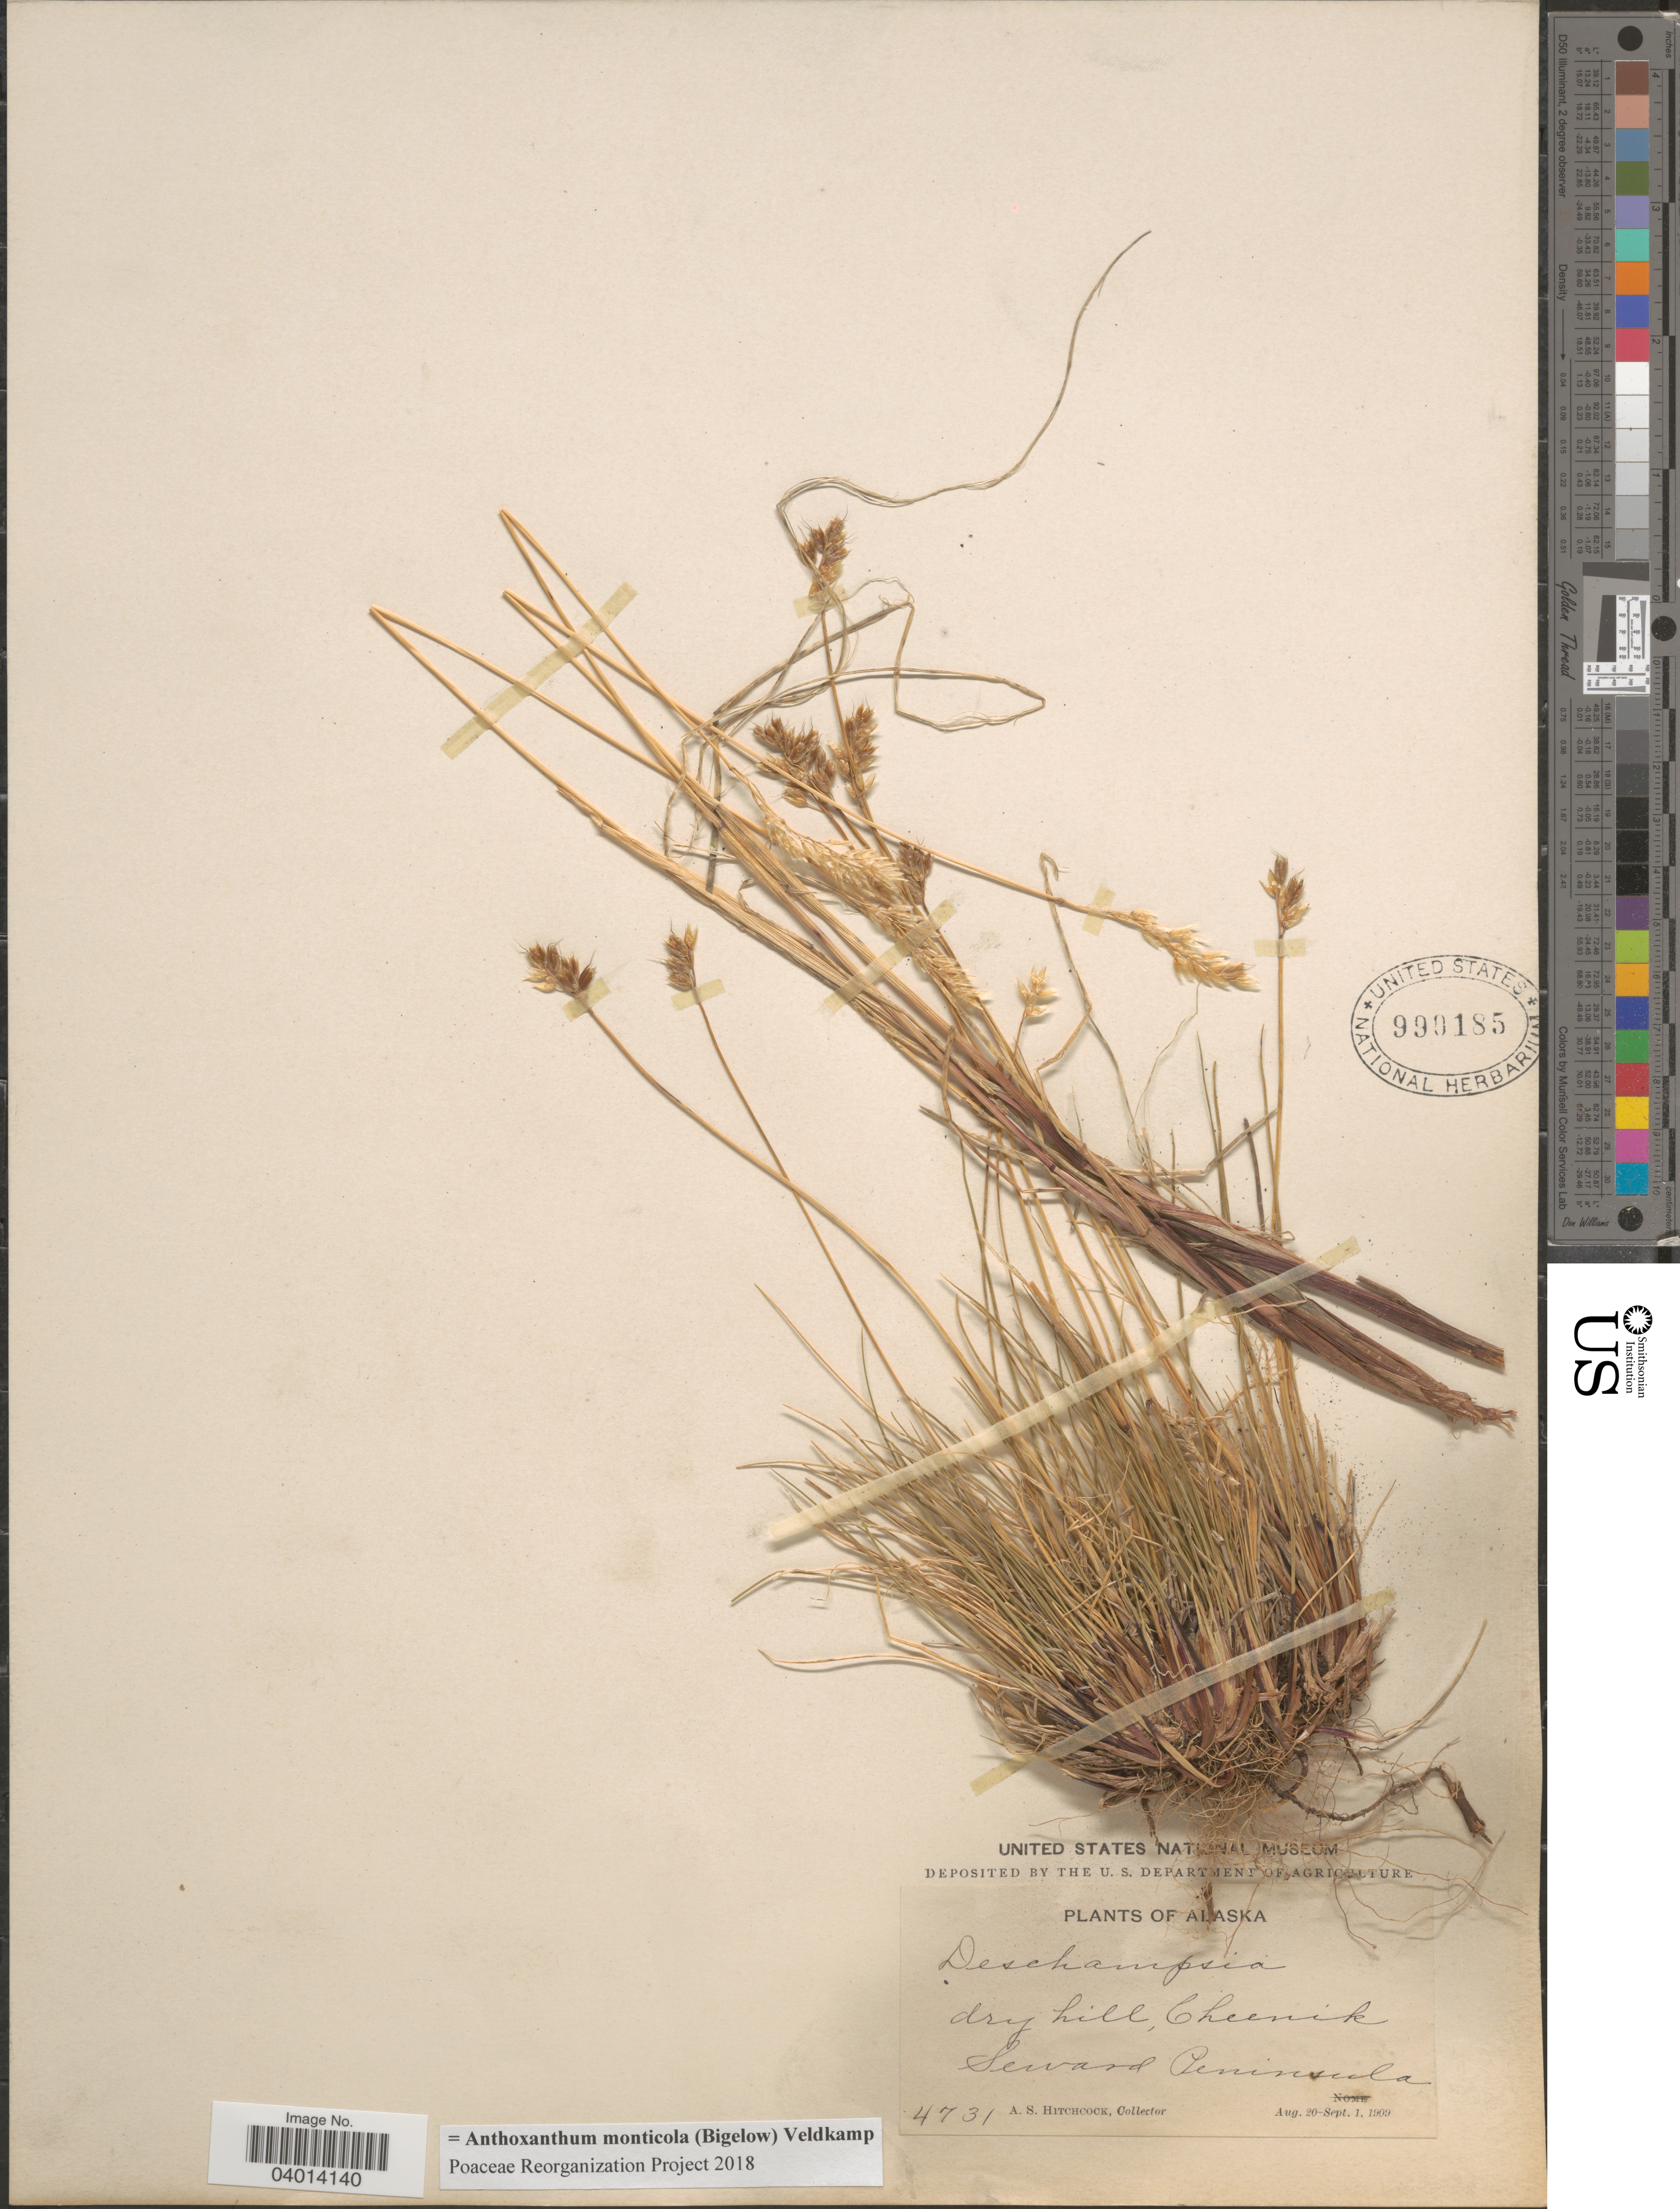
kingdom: Plantae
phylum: Tracheophyta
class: Liliopsida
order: Poales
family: Poaceae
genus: Anthoxanthum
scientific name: Anthoxanthum monticola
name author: (Bigelow) Veldkamp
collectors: A. S. Hitchcock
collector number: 4731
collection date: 1909-08-20/1909-09-01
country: United States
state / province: Alaska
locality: Dry hill, Cheenik Seward Peninsula.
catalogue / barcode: US 990185